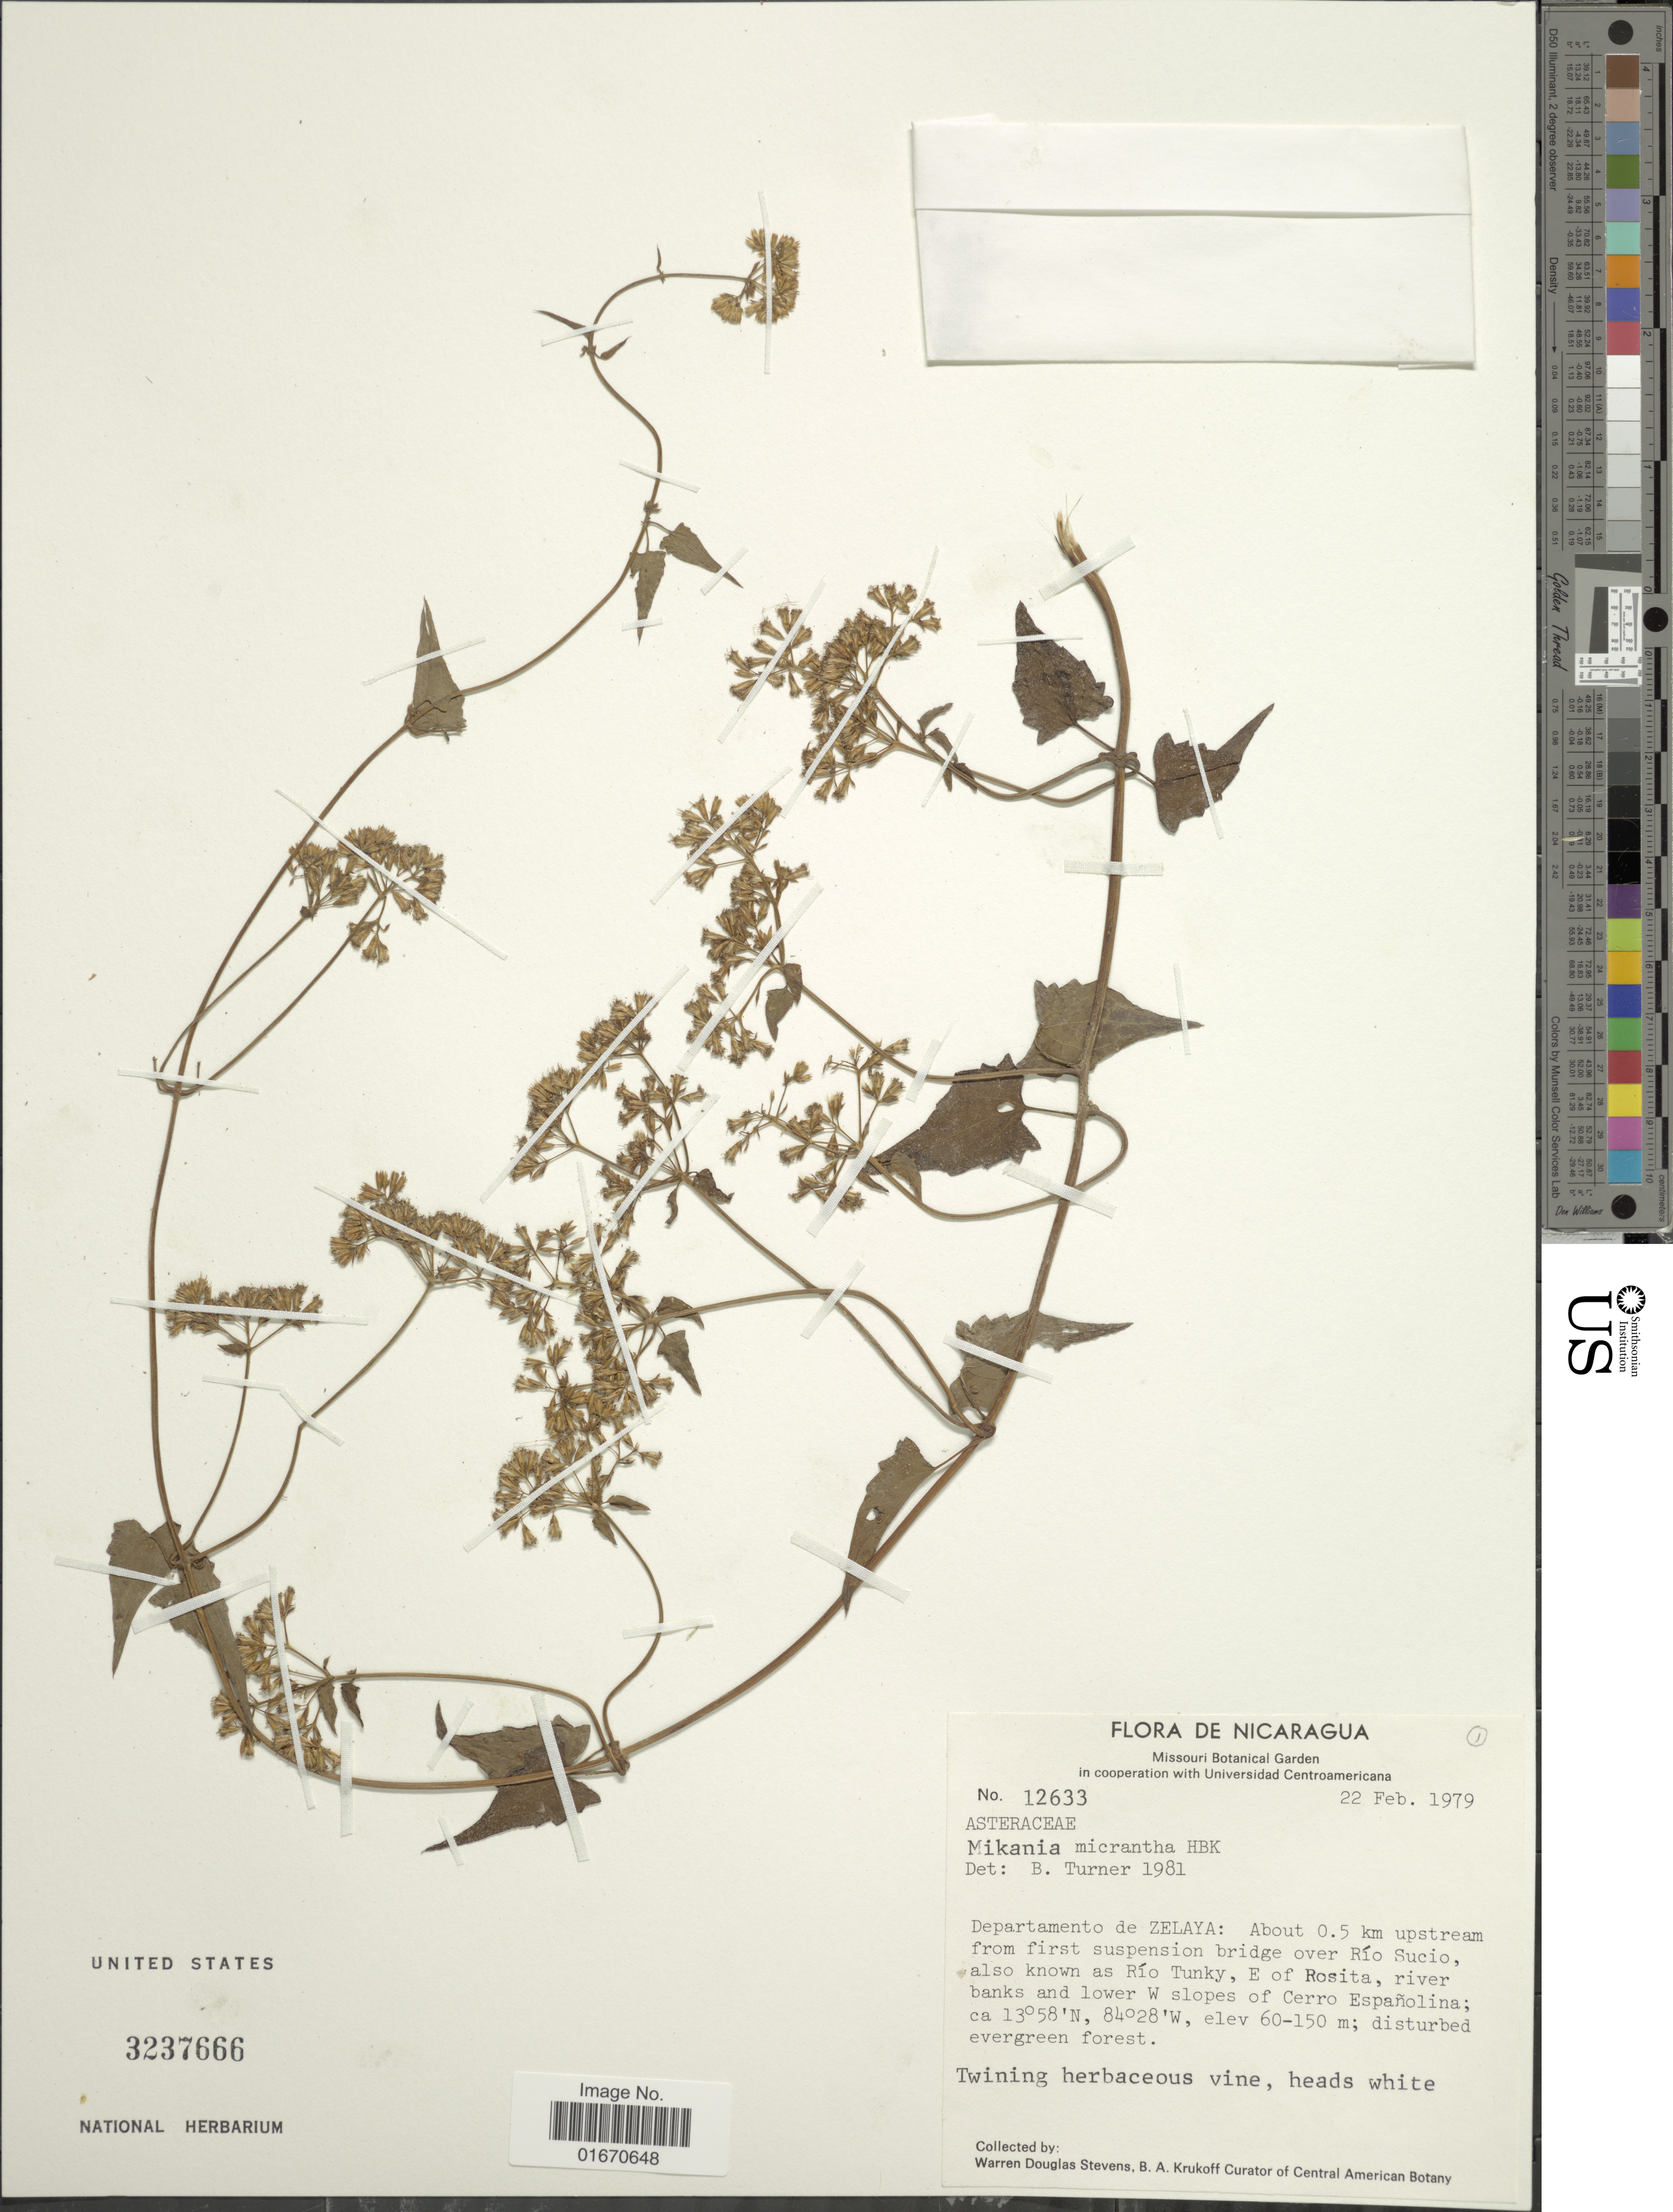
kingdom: Plantae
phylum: Tracheophyta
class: Magnoliopsida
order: Asterales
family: Asteraceae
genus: Mikania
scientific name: Mikania micrantha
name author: Kunth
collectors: W. D. Stevens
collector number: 12633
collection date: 1979-02-22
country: Nicaragua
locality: Departamento de Zelaya, about 0.5 km upstream from first suspension bridge over Rio Sucio, also known as Rio Tunky, E of Rosita, river banks and lower W slopes of Cerro Espanolina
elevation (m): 60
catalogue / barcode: US 3237666